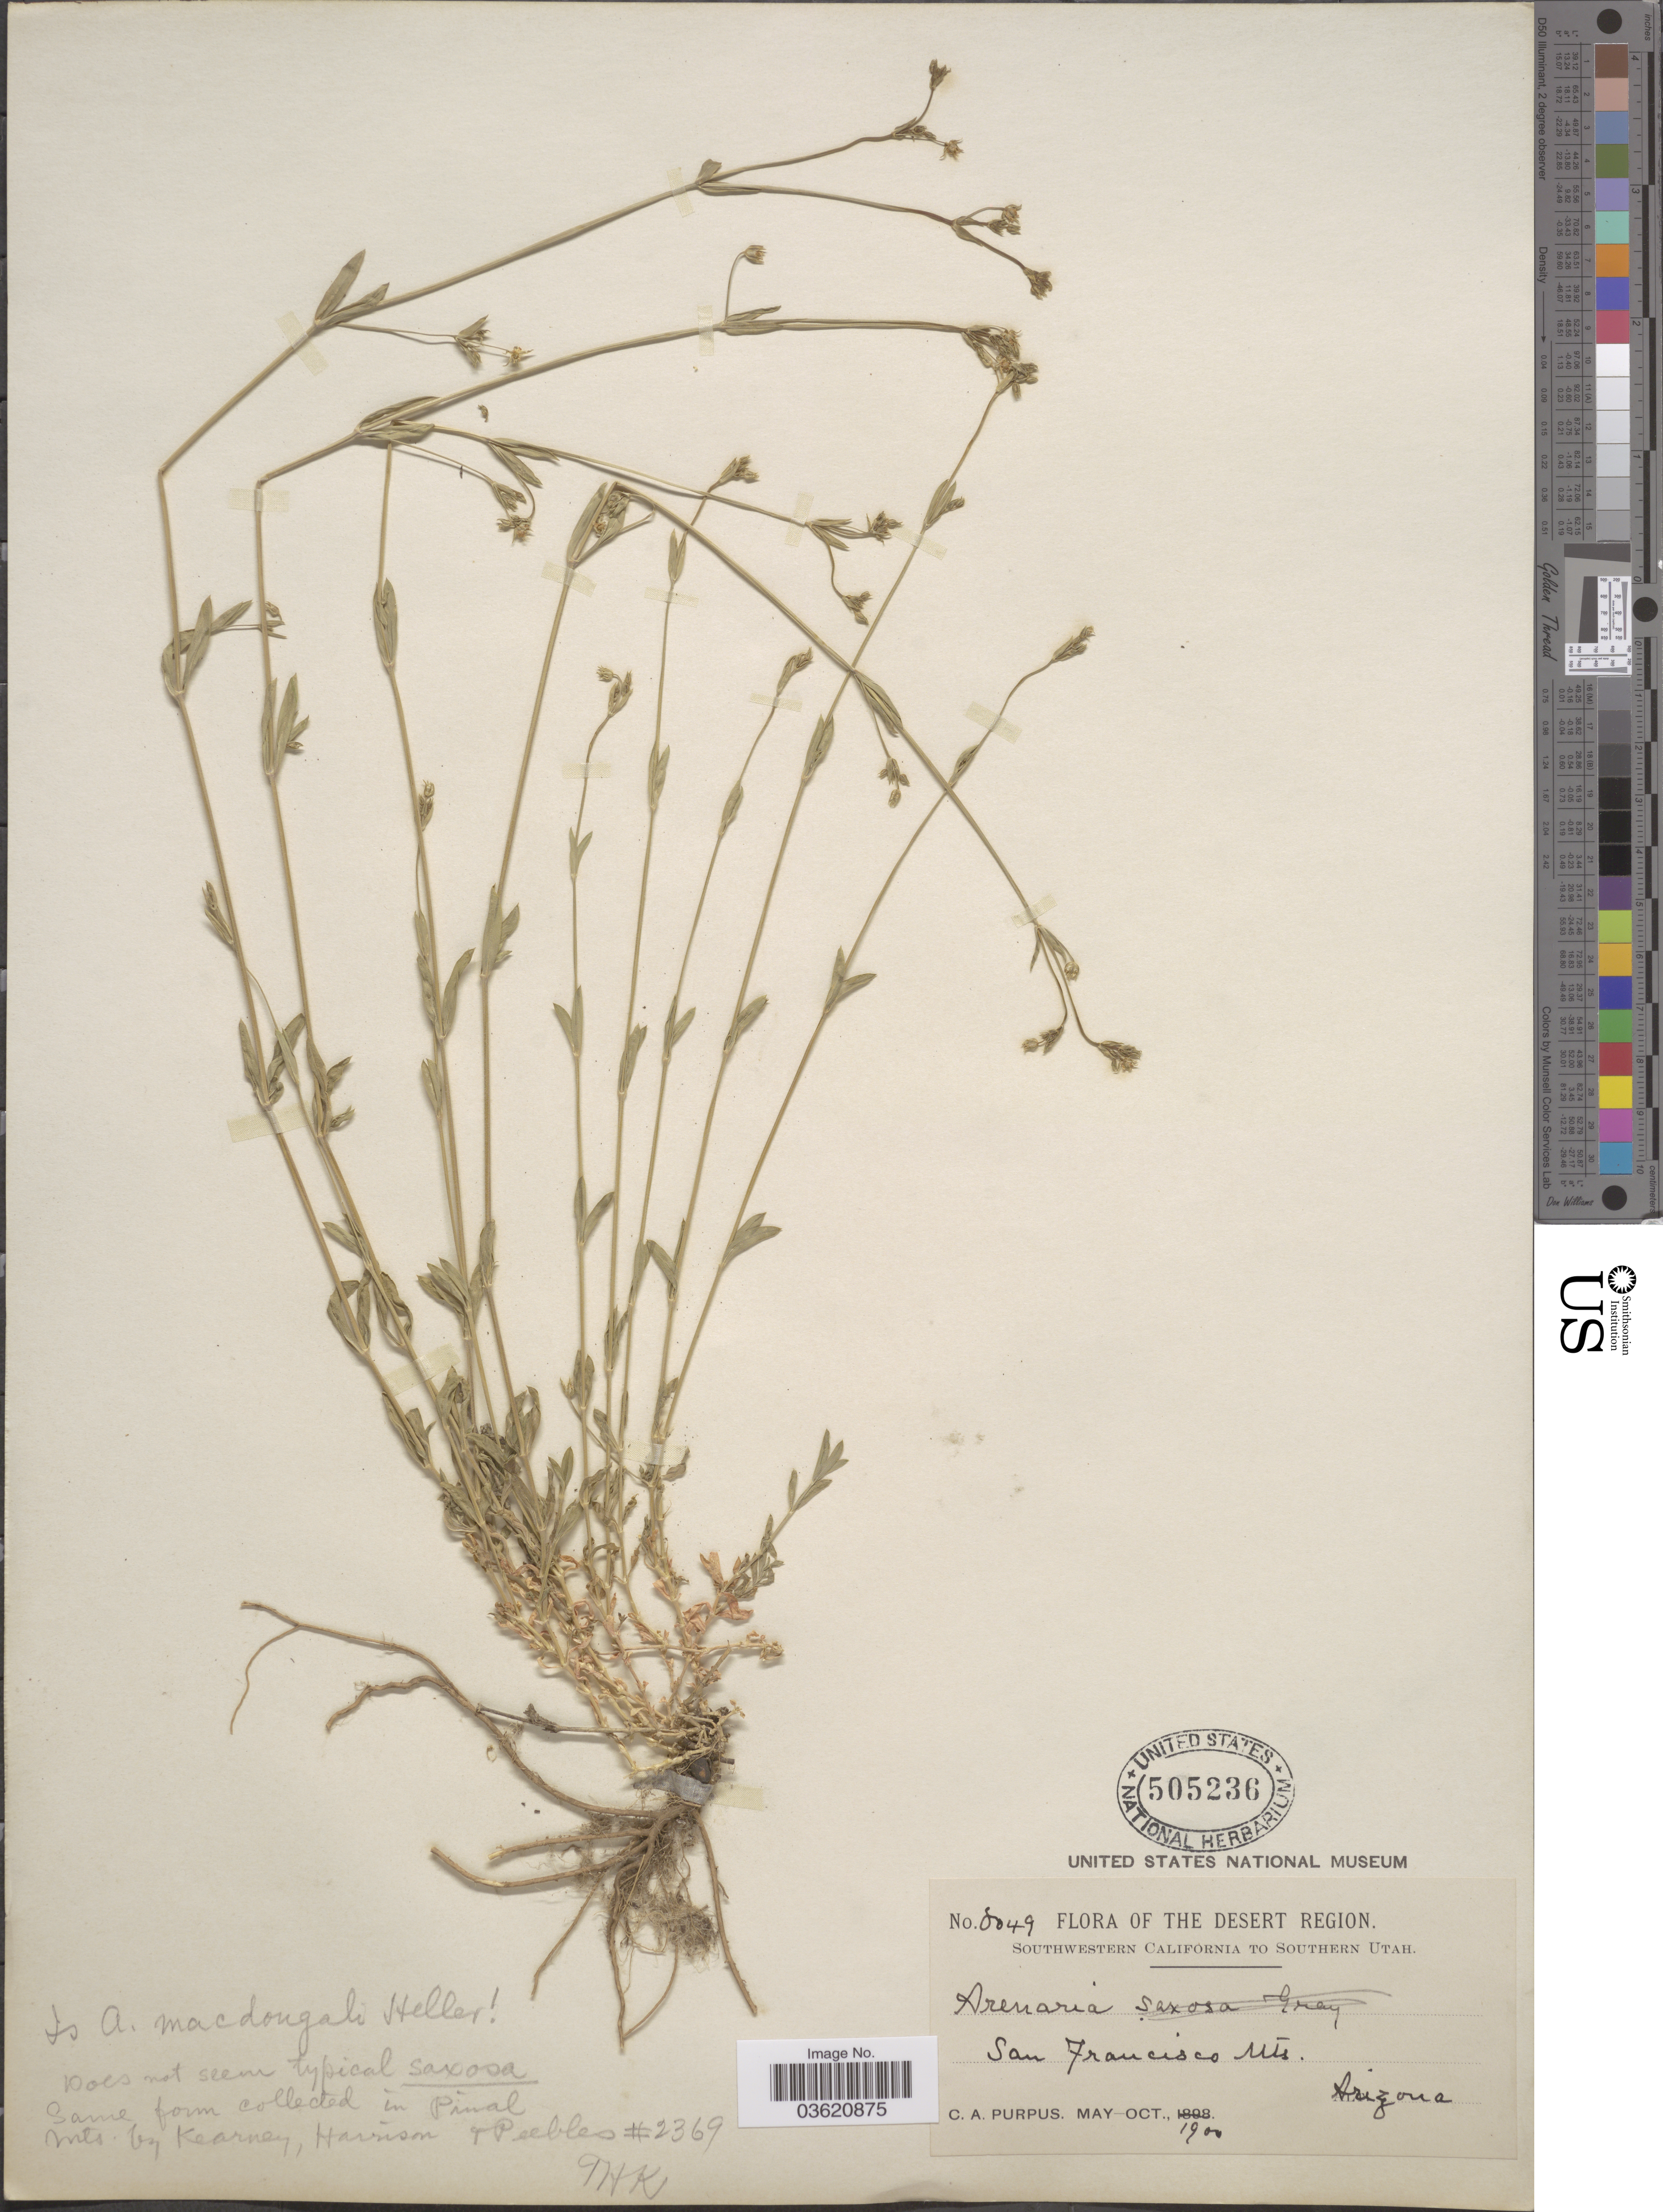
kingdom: Plantae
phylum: Tracheophyta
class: Magnoliopsida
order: Caryophyllales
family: Caryophyllaceae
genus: Arenaria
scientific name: Arenaria macdougalii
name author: A. Heller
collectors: C. A. Purpus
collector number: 8049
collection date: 1900-05/1900-10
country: United States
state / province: Arizona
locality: The Desert Region. San Francisco Mts.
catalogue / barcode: US 505236